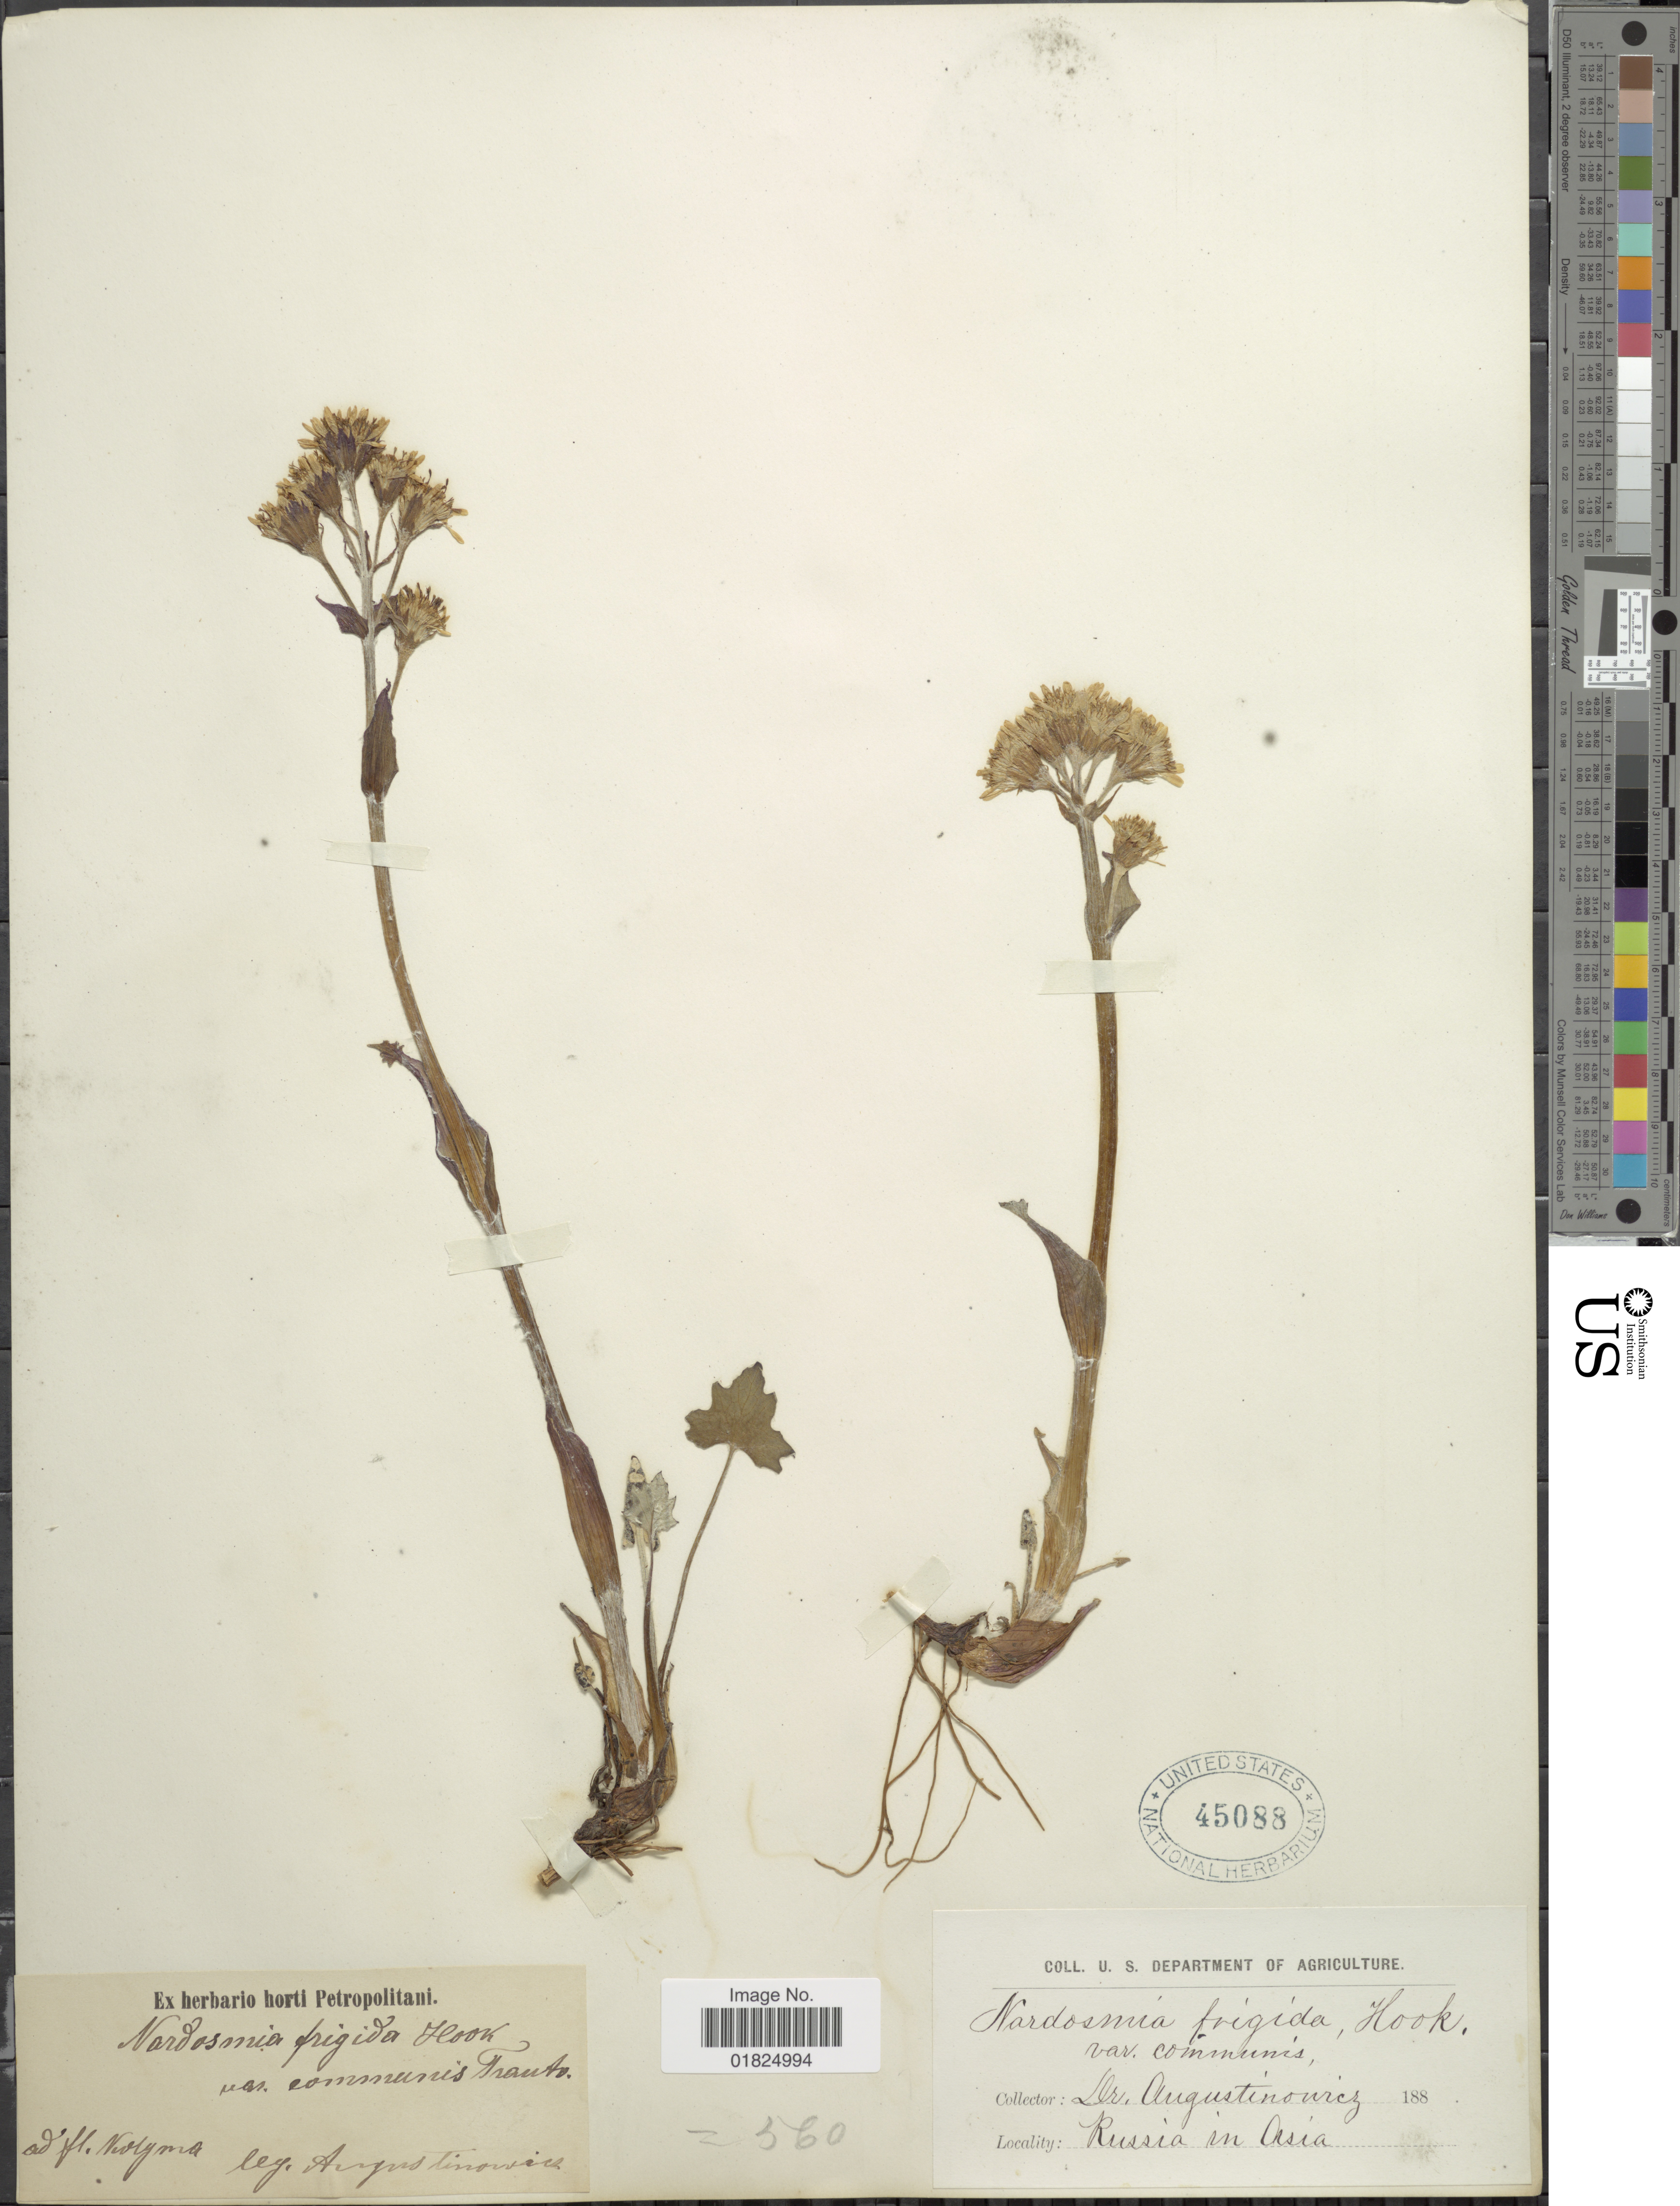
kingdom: Plantae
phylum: Tracheophyta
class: Magnoliopsida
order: Asterales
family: Asteraceae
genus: Petasites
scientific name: Petasites frigidus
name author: (L.) Fr.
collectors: Augustinowicz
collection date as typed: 188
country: Russian Federation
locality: Russia in Asia, Ad fl. Kolyma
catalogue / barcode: US 45088